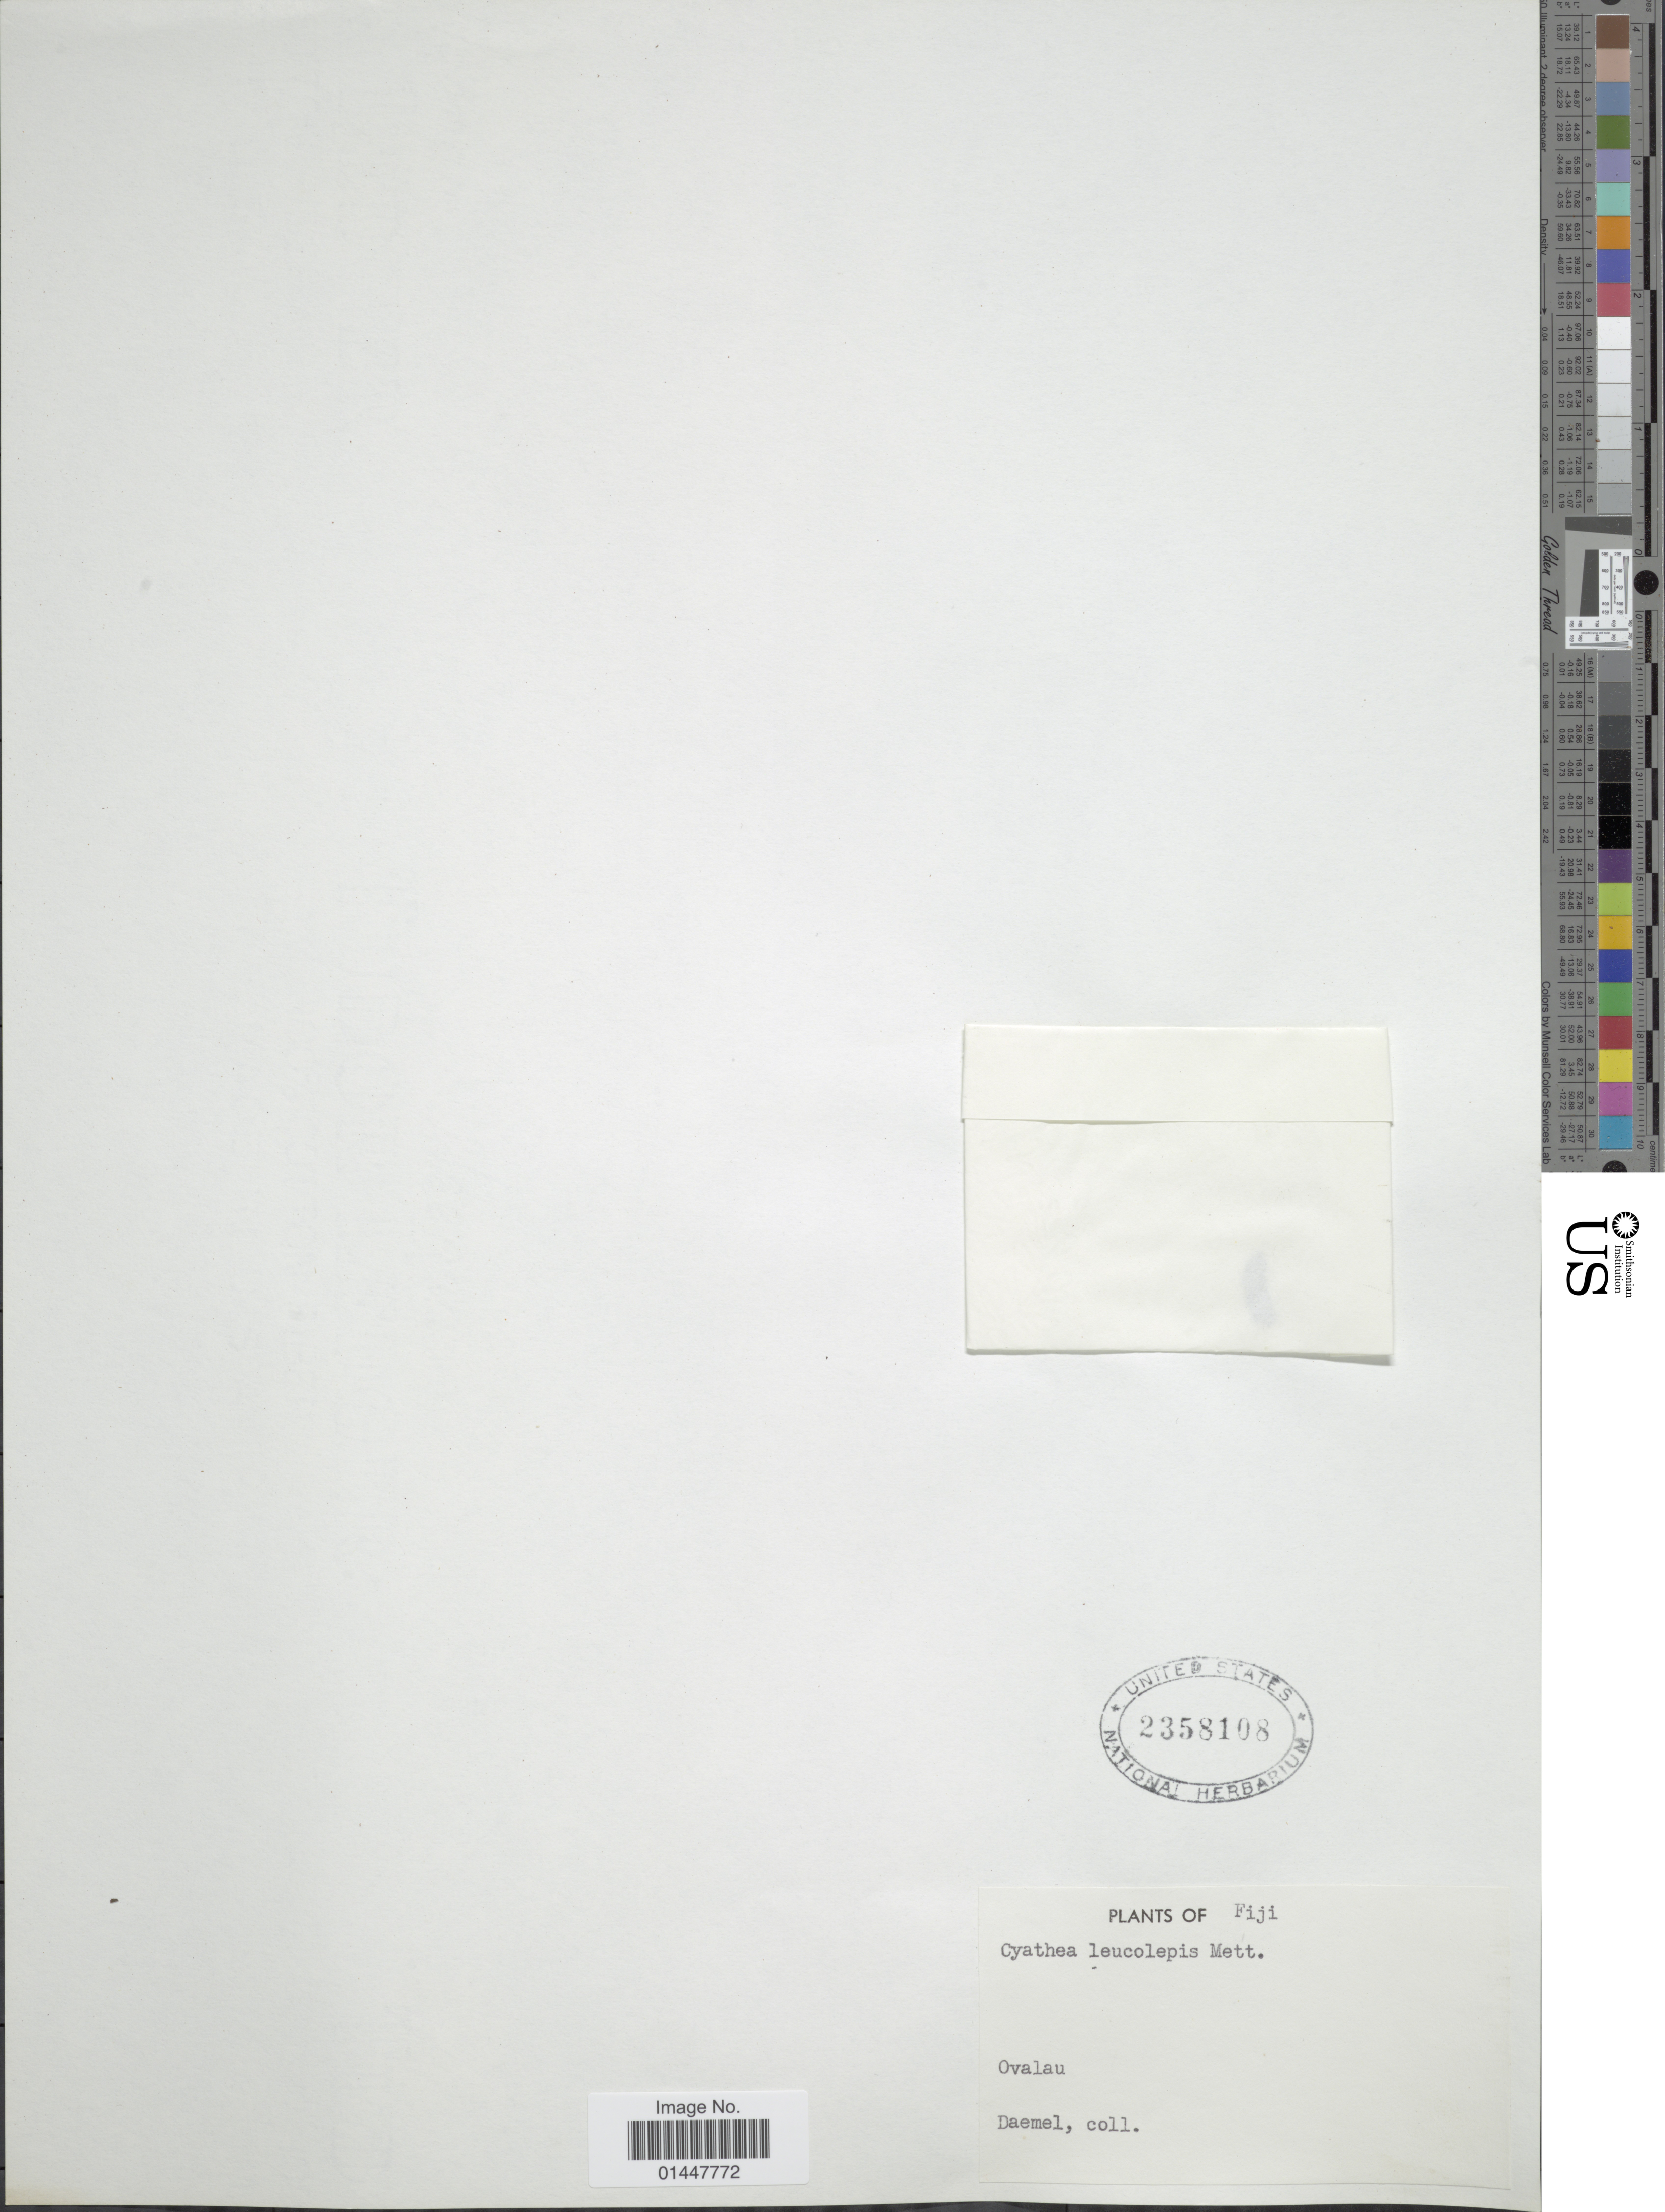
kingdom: Plantae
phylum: Tracheophyta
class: Polypodiopsida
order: Cyatheales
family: Cyatheaceae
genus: Sphaeropteris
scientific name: Sphaeropteris leucolepis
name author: (Mett.) R.M. Tryon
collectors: Daemel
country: Fiji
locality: Ovalau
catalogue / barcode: US 2358108